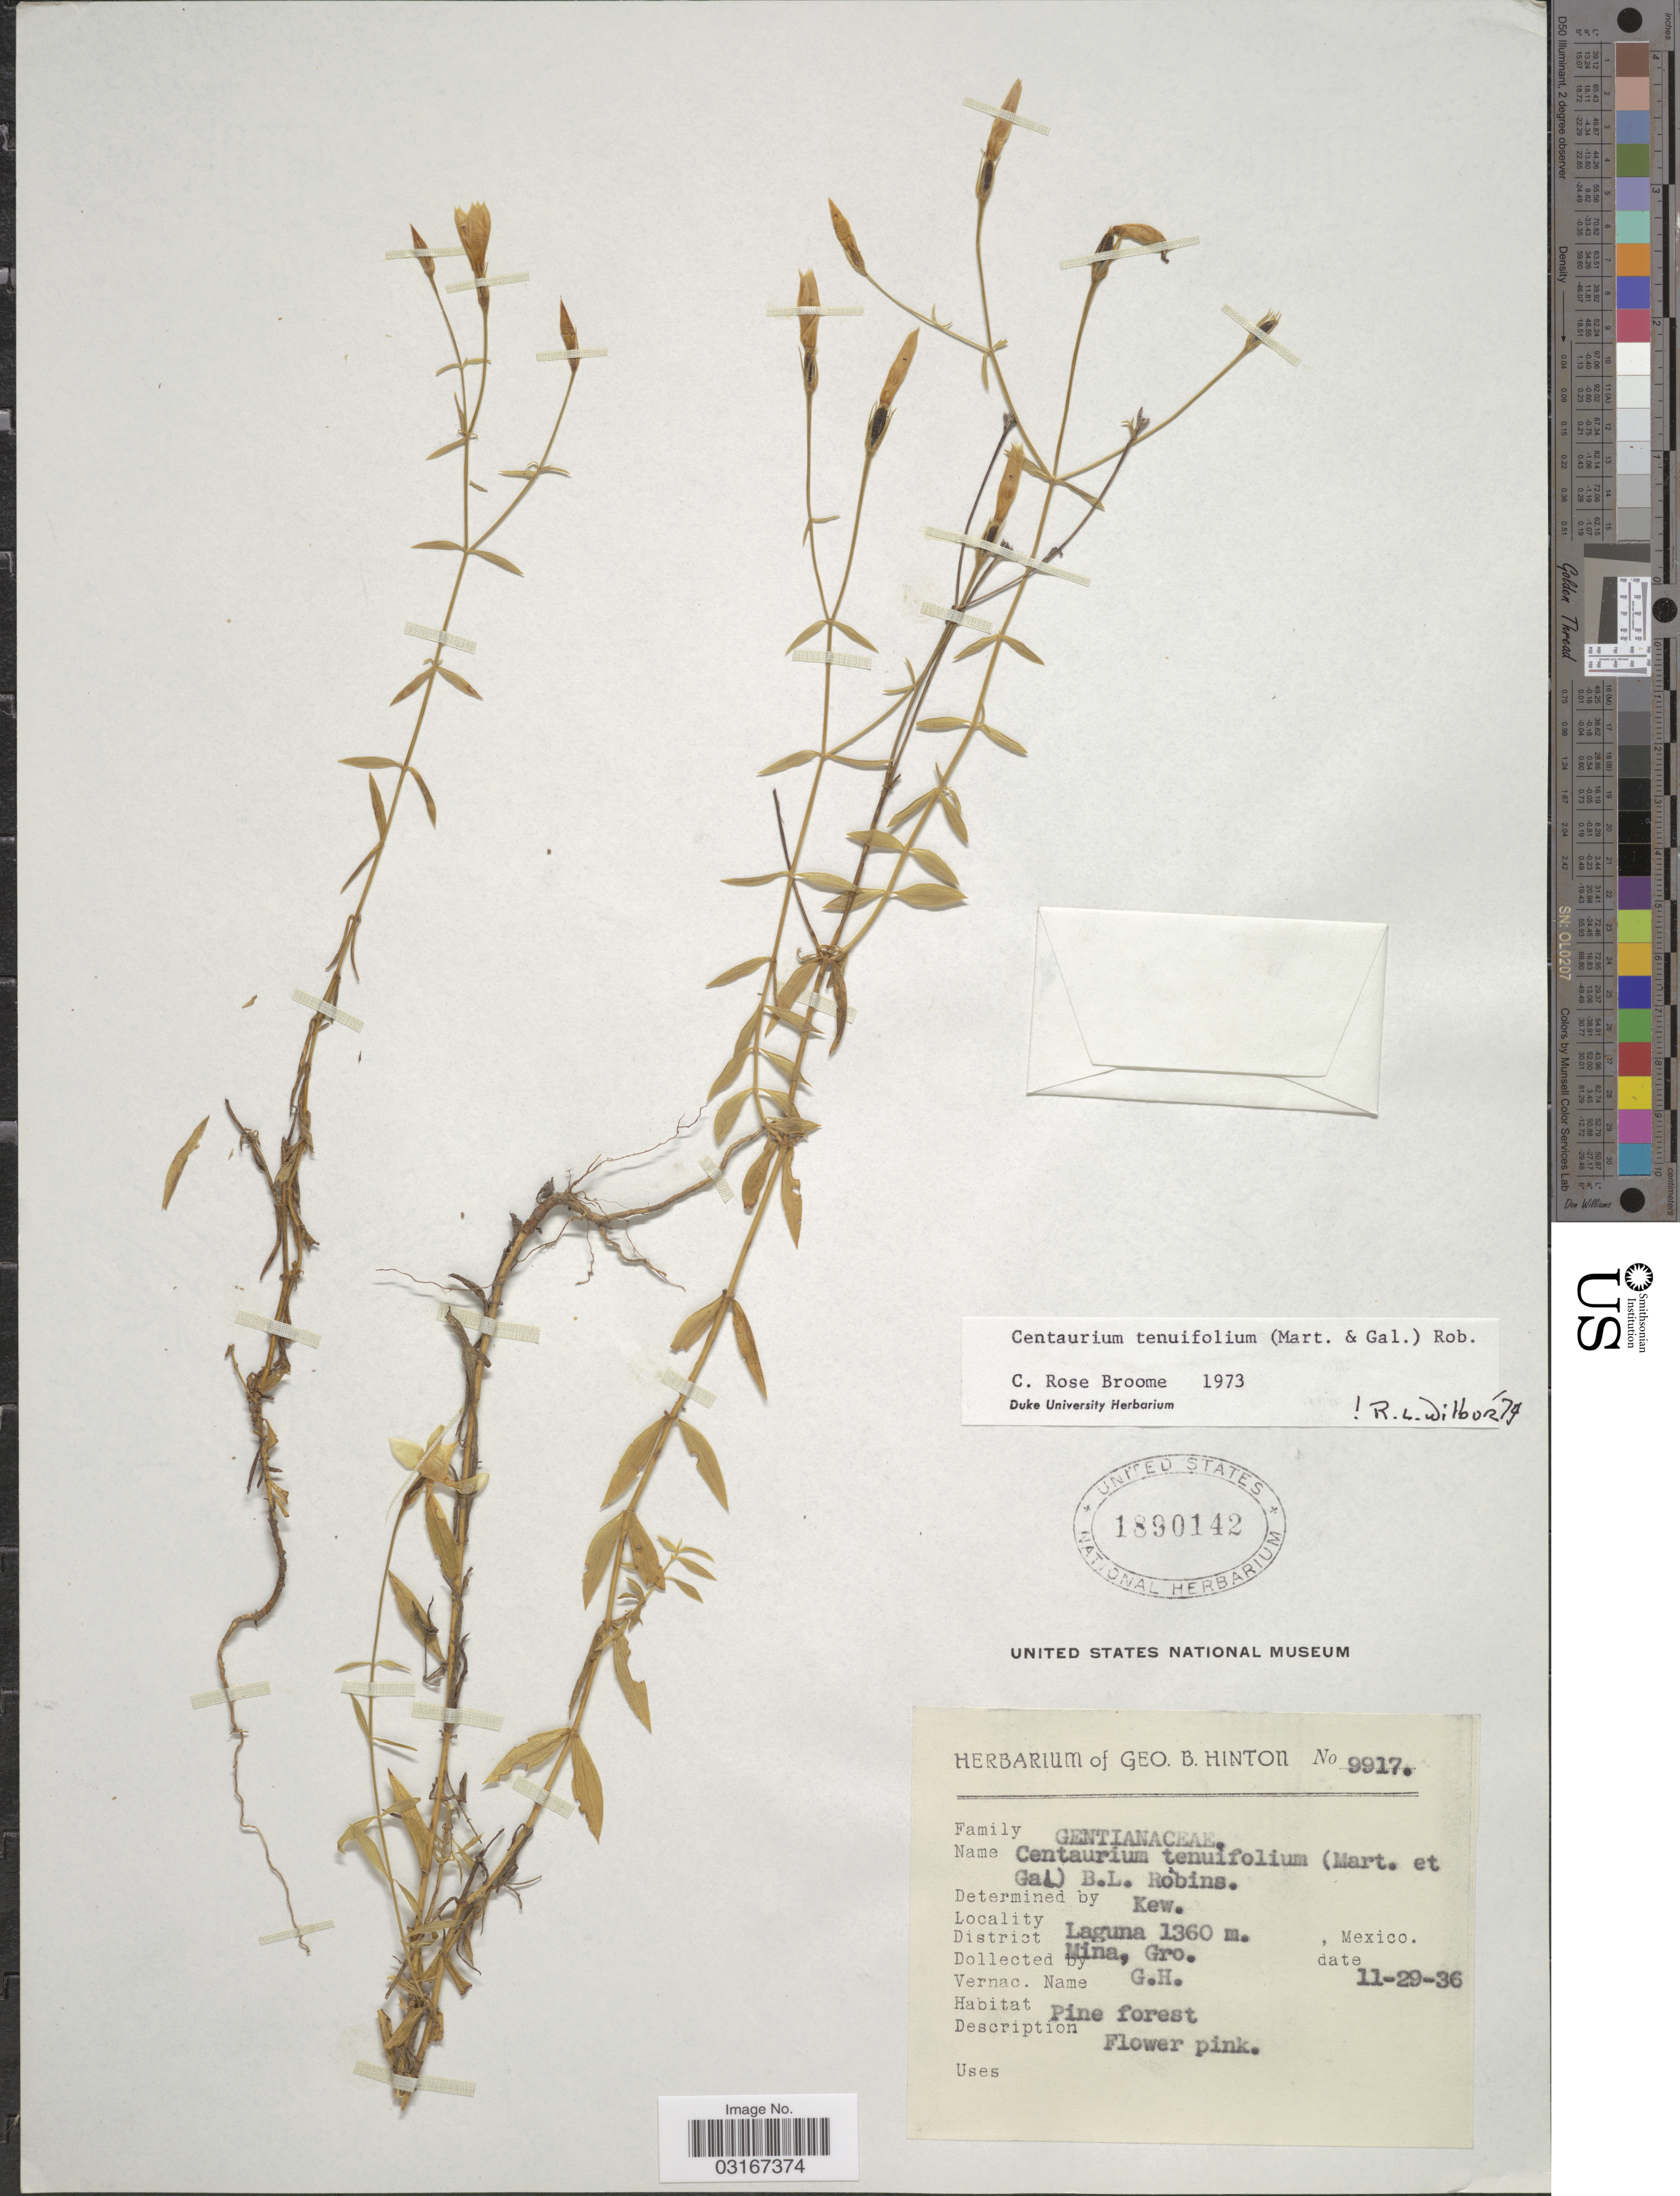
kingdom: Plantae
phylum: Tracheophyta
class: Magnoliopsida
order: Gentianales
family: Gentianaceae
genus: Centaurium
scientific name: Centaurium tenuifolium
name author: (M. Martens) B.L. Rob.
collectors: G. B. Hinton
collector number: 9917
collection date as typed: Transcribed d/m/y: 29/11/36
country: Mexico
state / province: Guerrero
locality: Laguna, District Mina.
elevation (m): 1360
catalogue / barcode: US 1890142